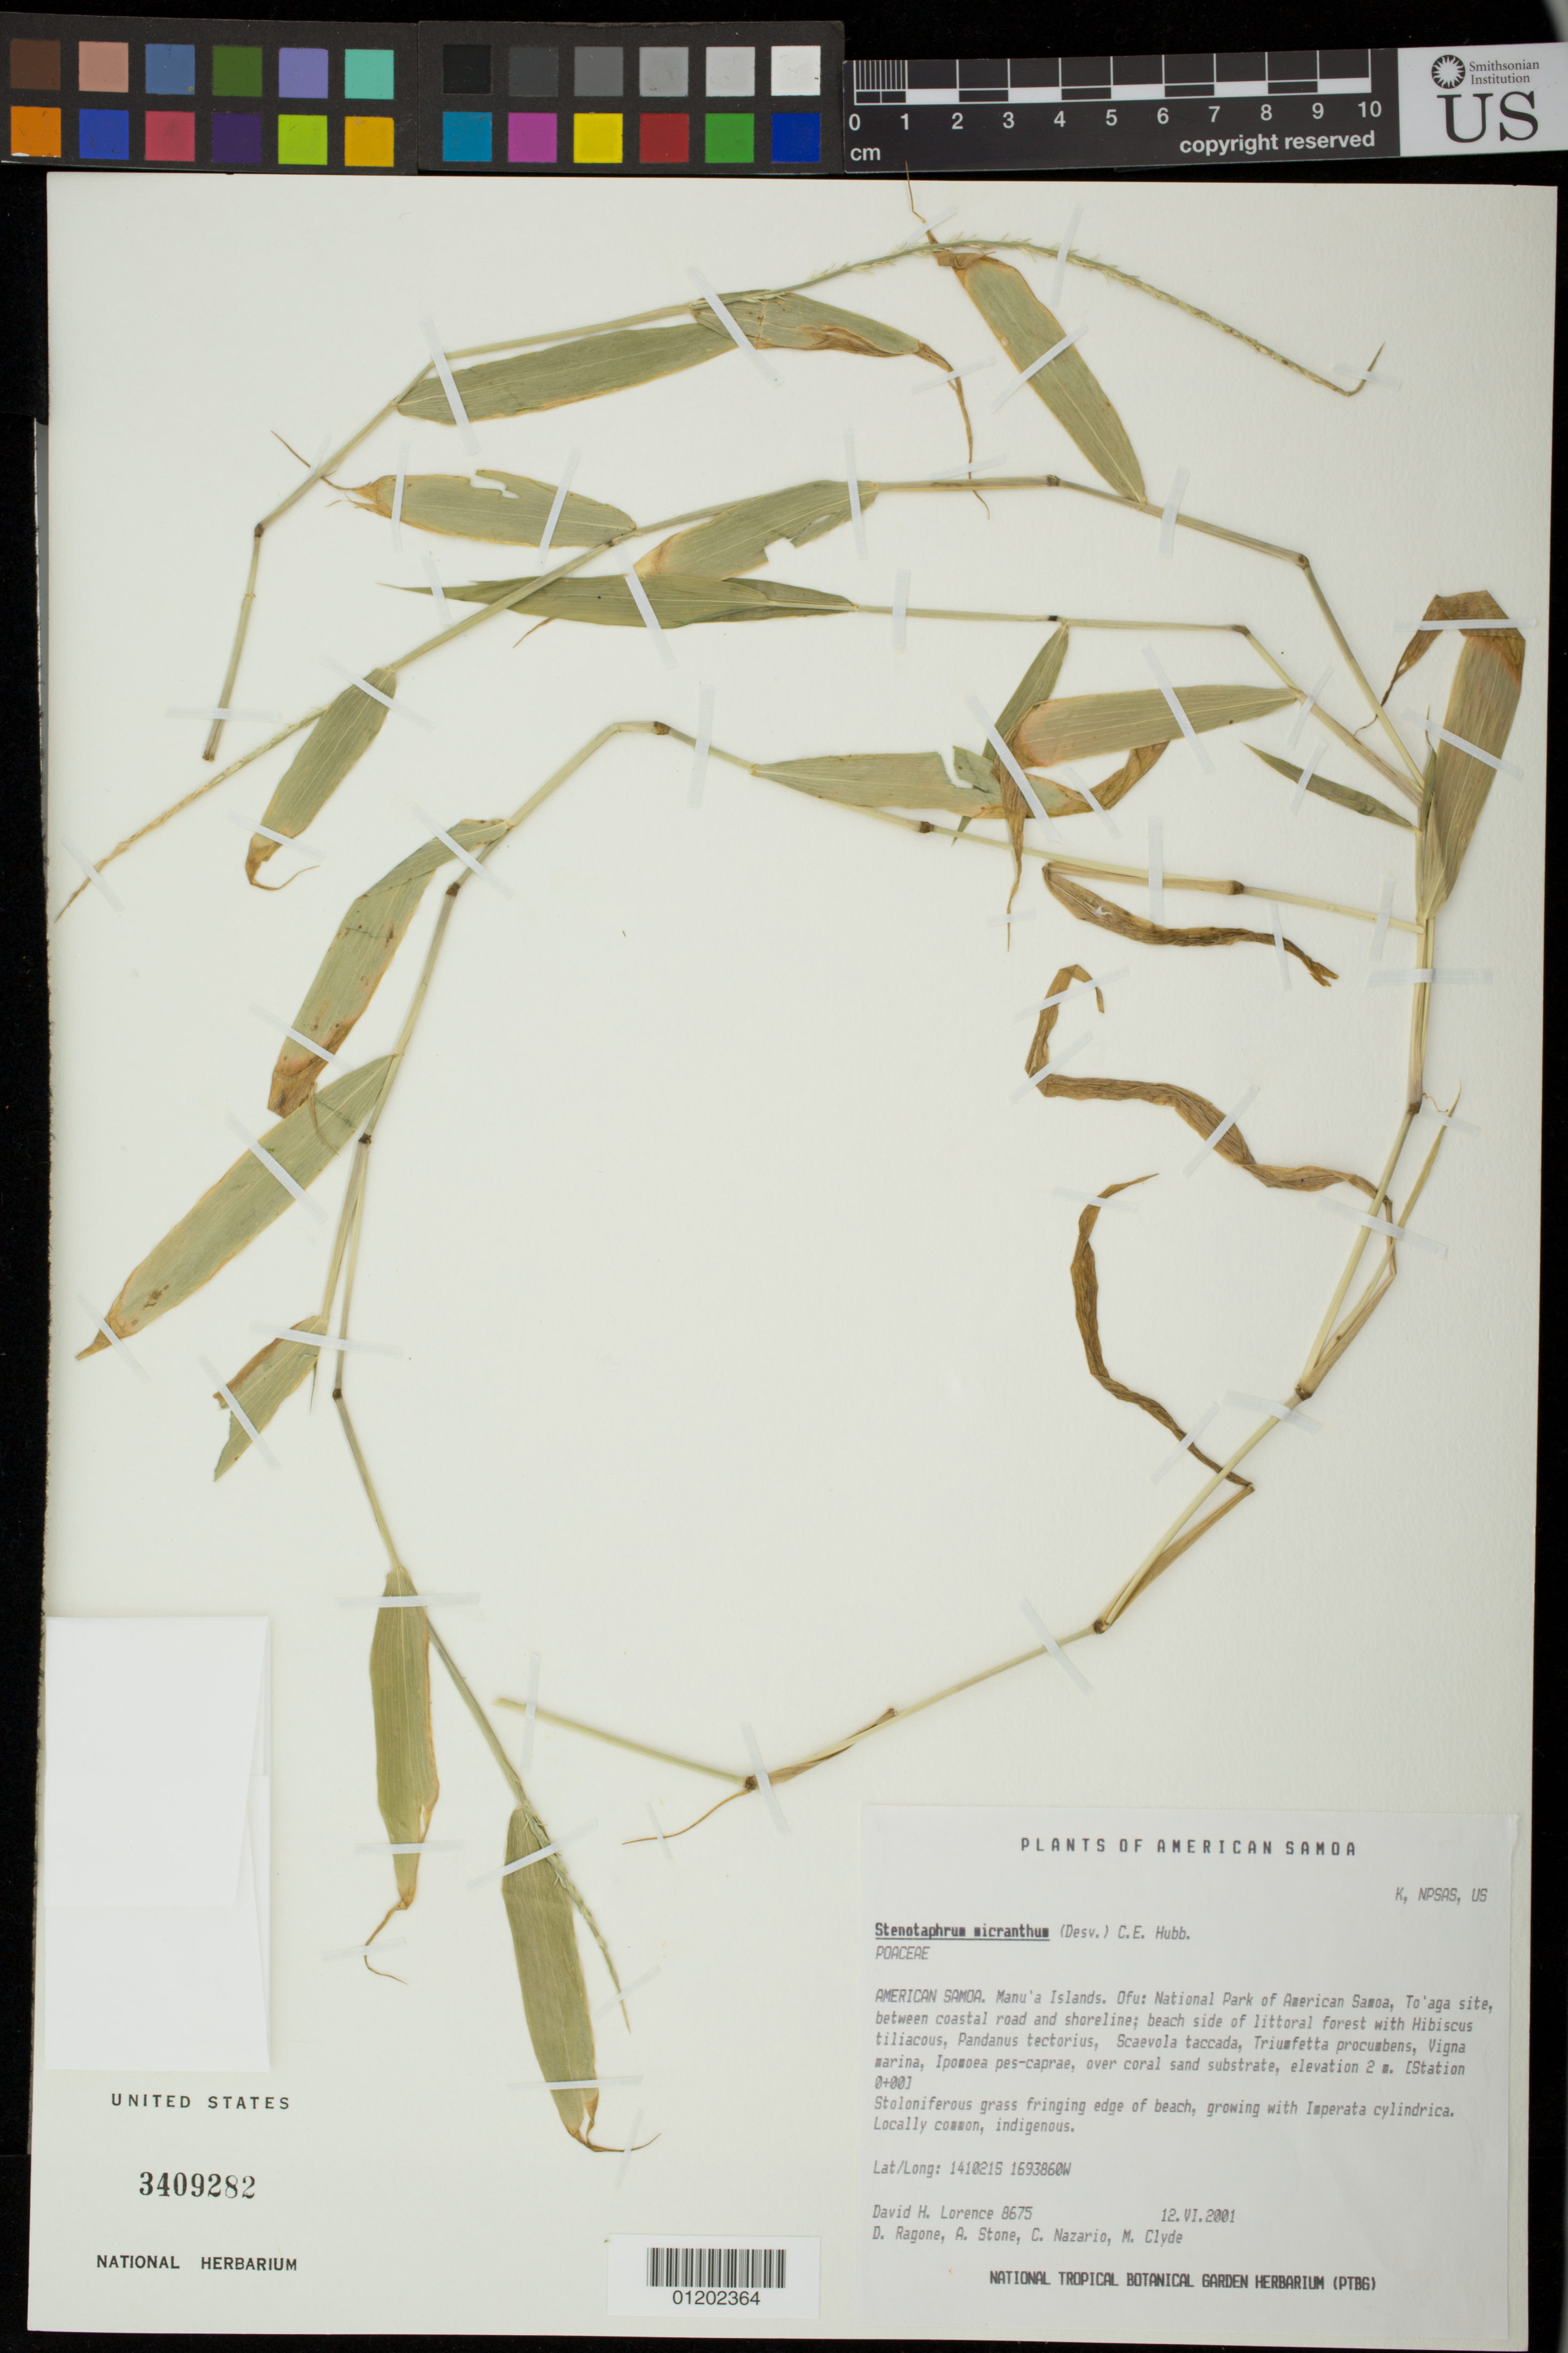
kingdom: Plantae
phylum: Tracheophyta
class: Liliopsida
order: Poales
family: Poaceae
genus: Stenotaphrum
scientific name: Stenotaphrum micranthum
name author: (Desv.) C.E. Hubb.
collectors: D. Lorence, D. Ragone, A. Stone, C. Nazario & M. Clyde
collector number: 8675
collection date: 2001-06-12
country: American Samoa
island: Ofu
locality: National park of American Samoa, to'aga site, between coastal road and shoreline.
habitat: Edge of beach.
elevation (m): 2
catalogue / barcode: US 3409282